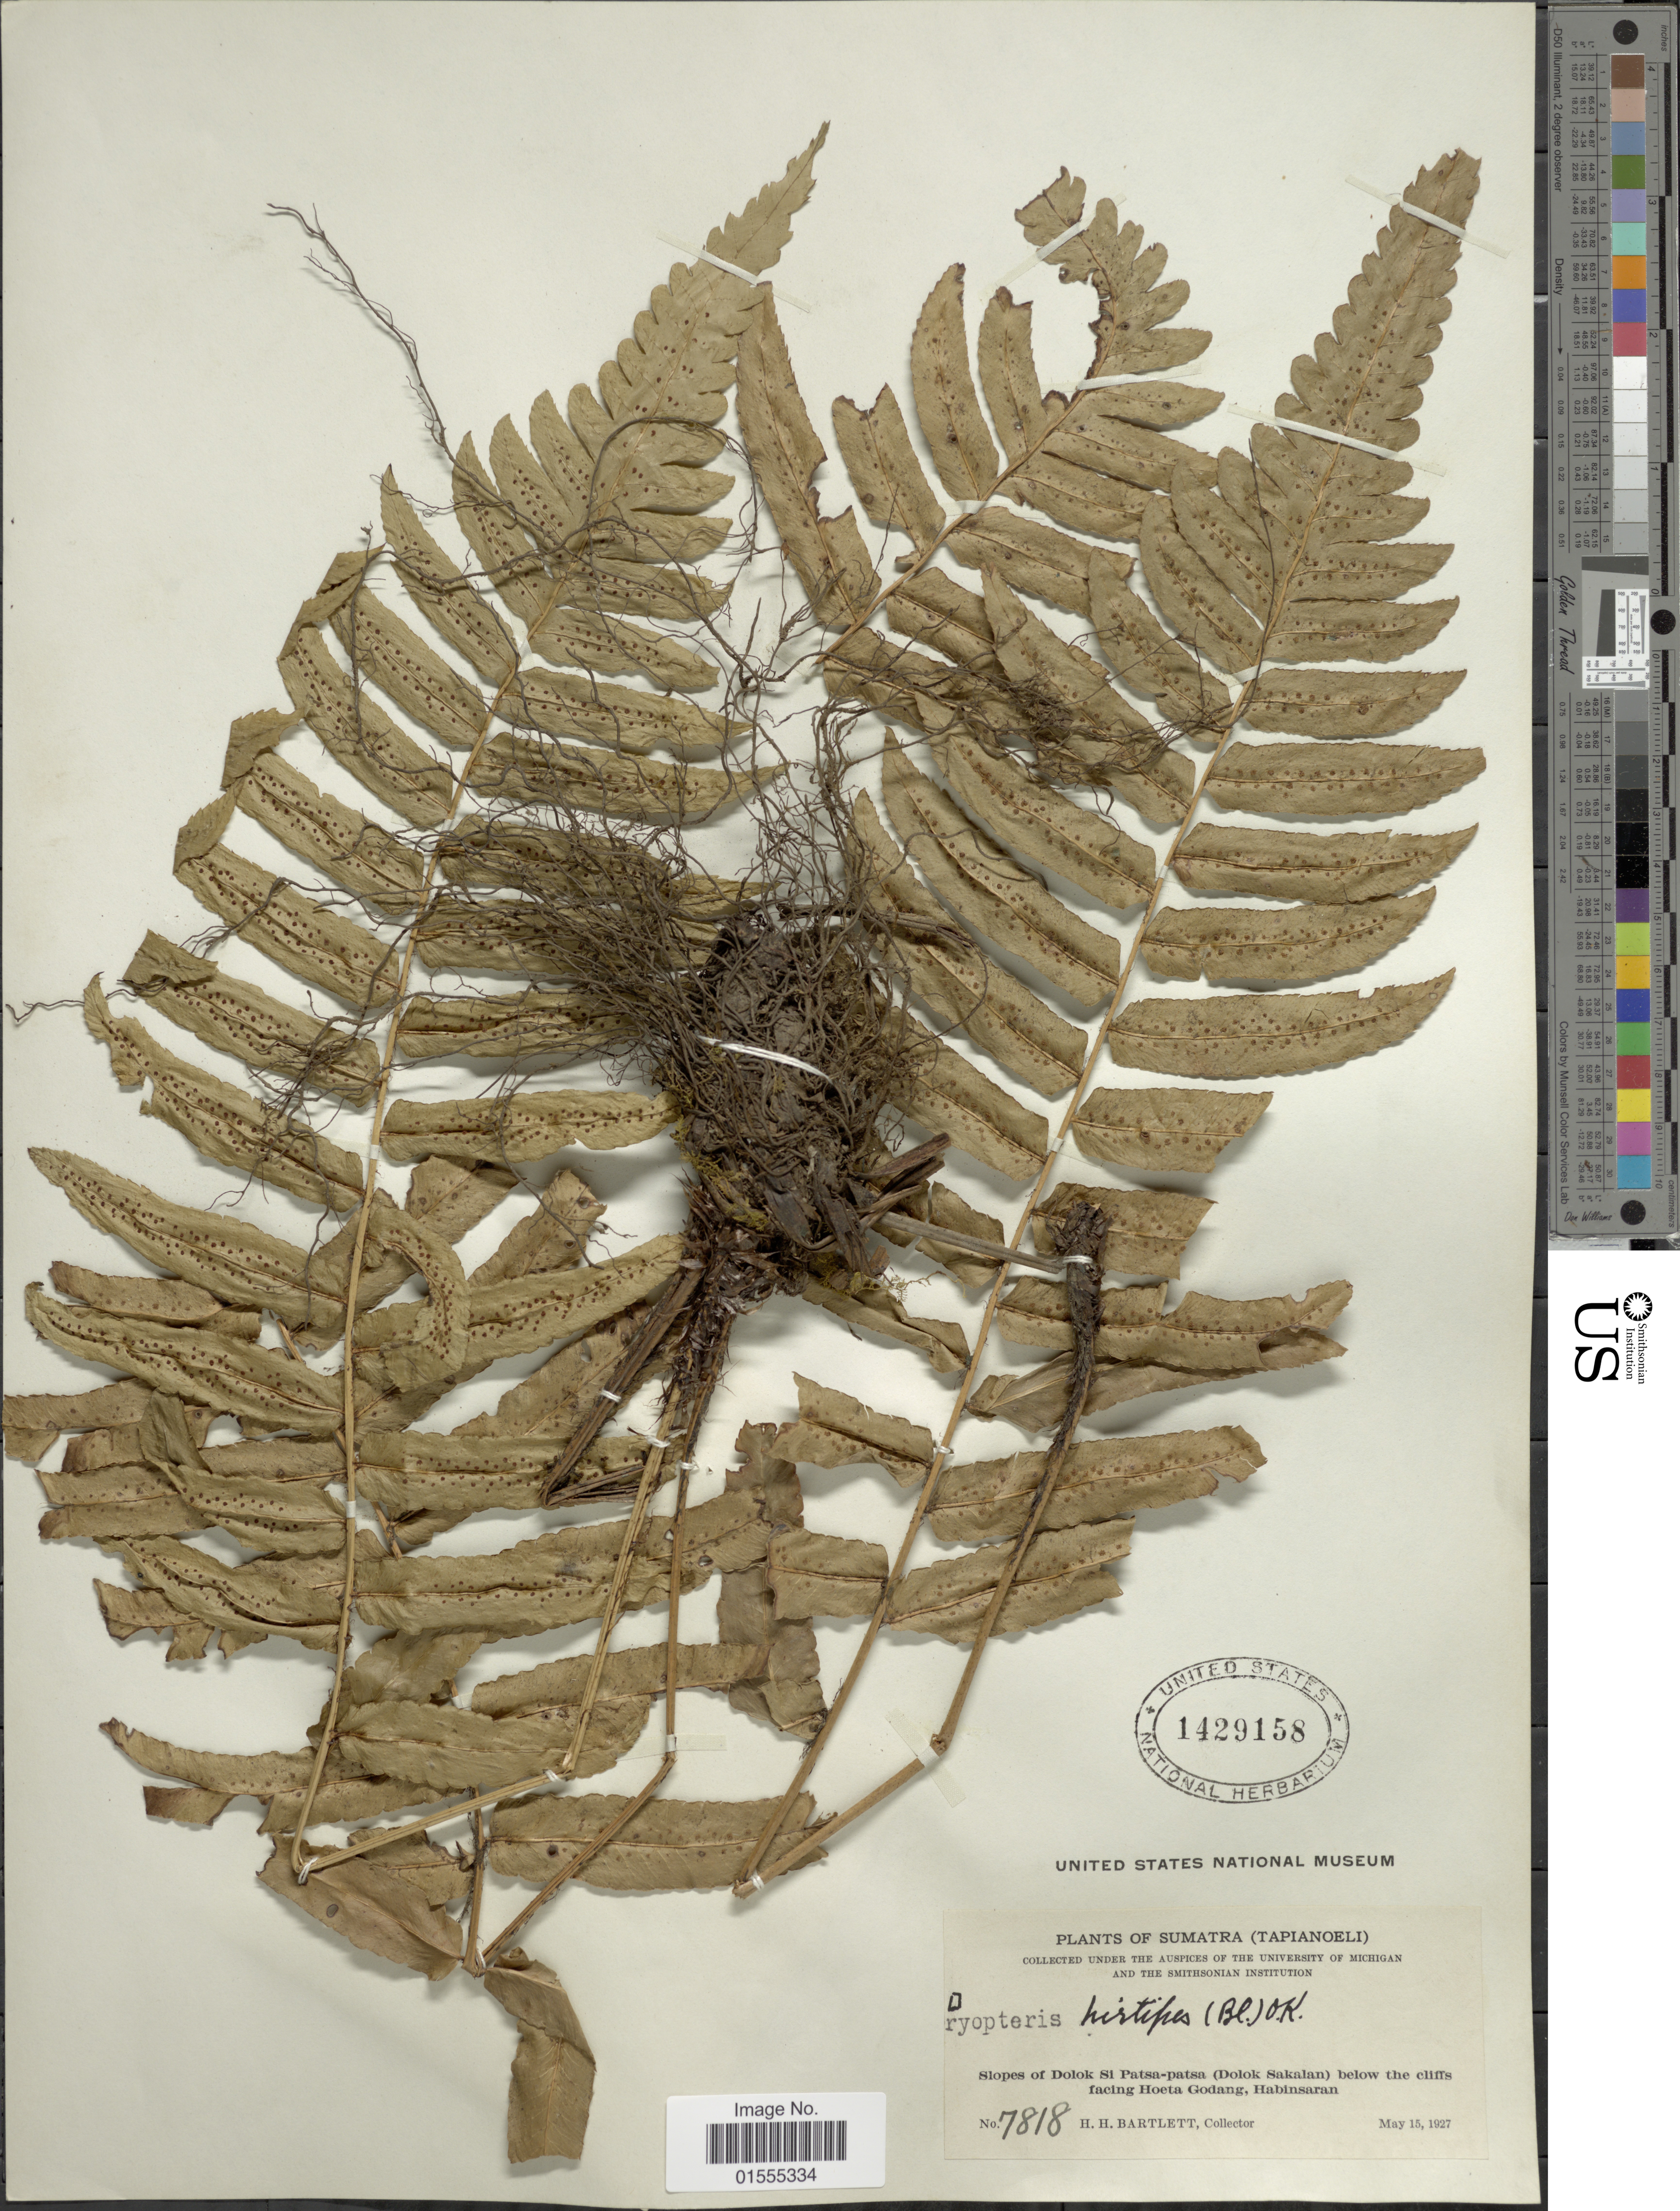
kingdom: Plantae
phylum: Tracheophyta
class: Polypodiopsida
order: Polypodiales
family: Dryopteridaceae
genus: Dryopteris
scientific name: Dryopteris hirtipes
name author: (Blume) Kuntze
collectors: H. H. Bartlett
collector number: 7818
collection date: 1927-05-15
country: Indonesia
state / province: Sumatra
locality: (Tapianoeli) Slopes of Dolok Si Patsa-patsa (Dolok Sakalan) below the cliffs facing Hoeta Godang, Habinsaran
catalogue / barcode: US 1429158